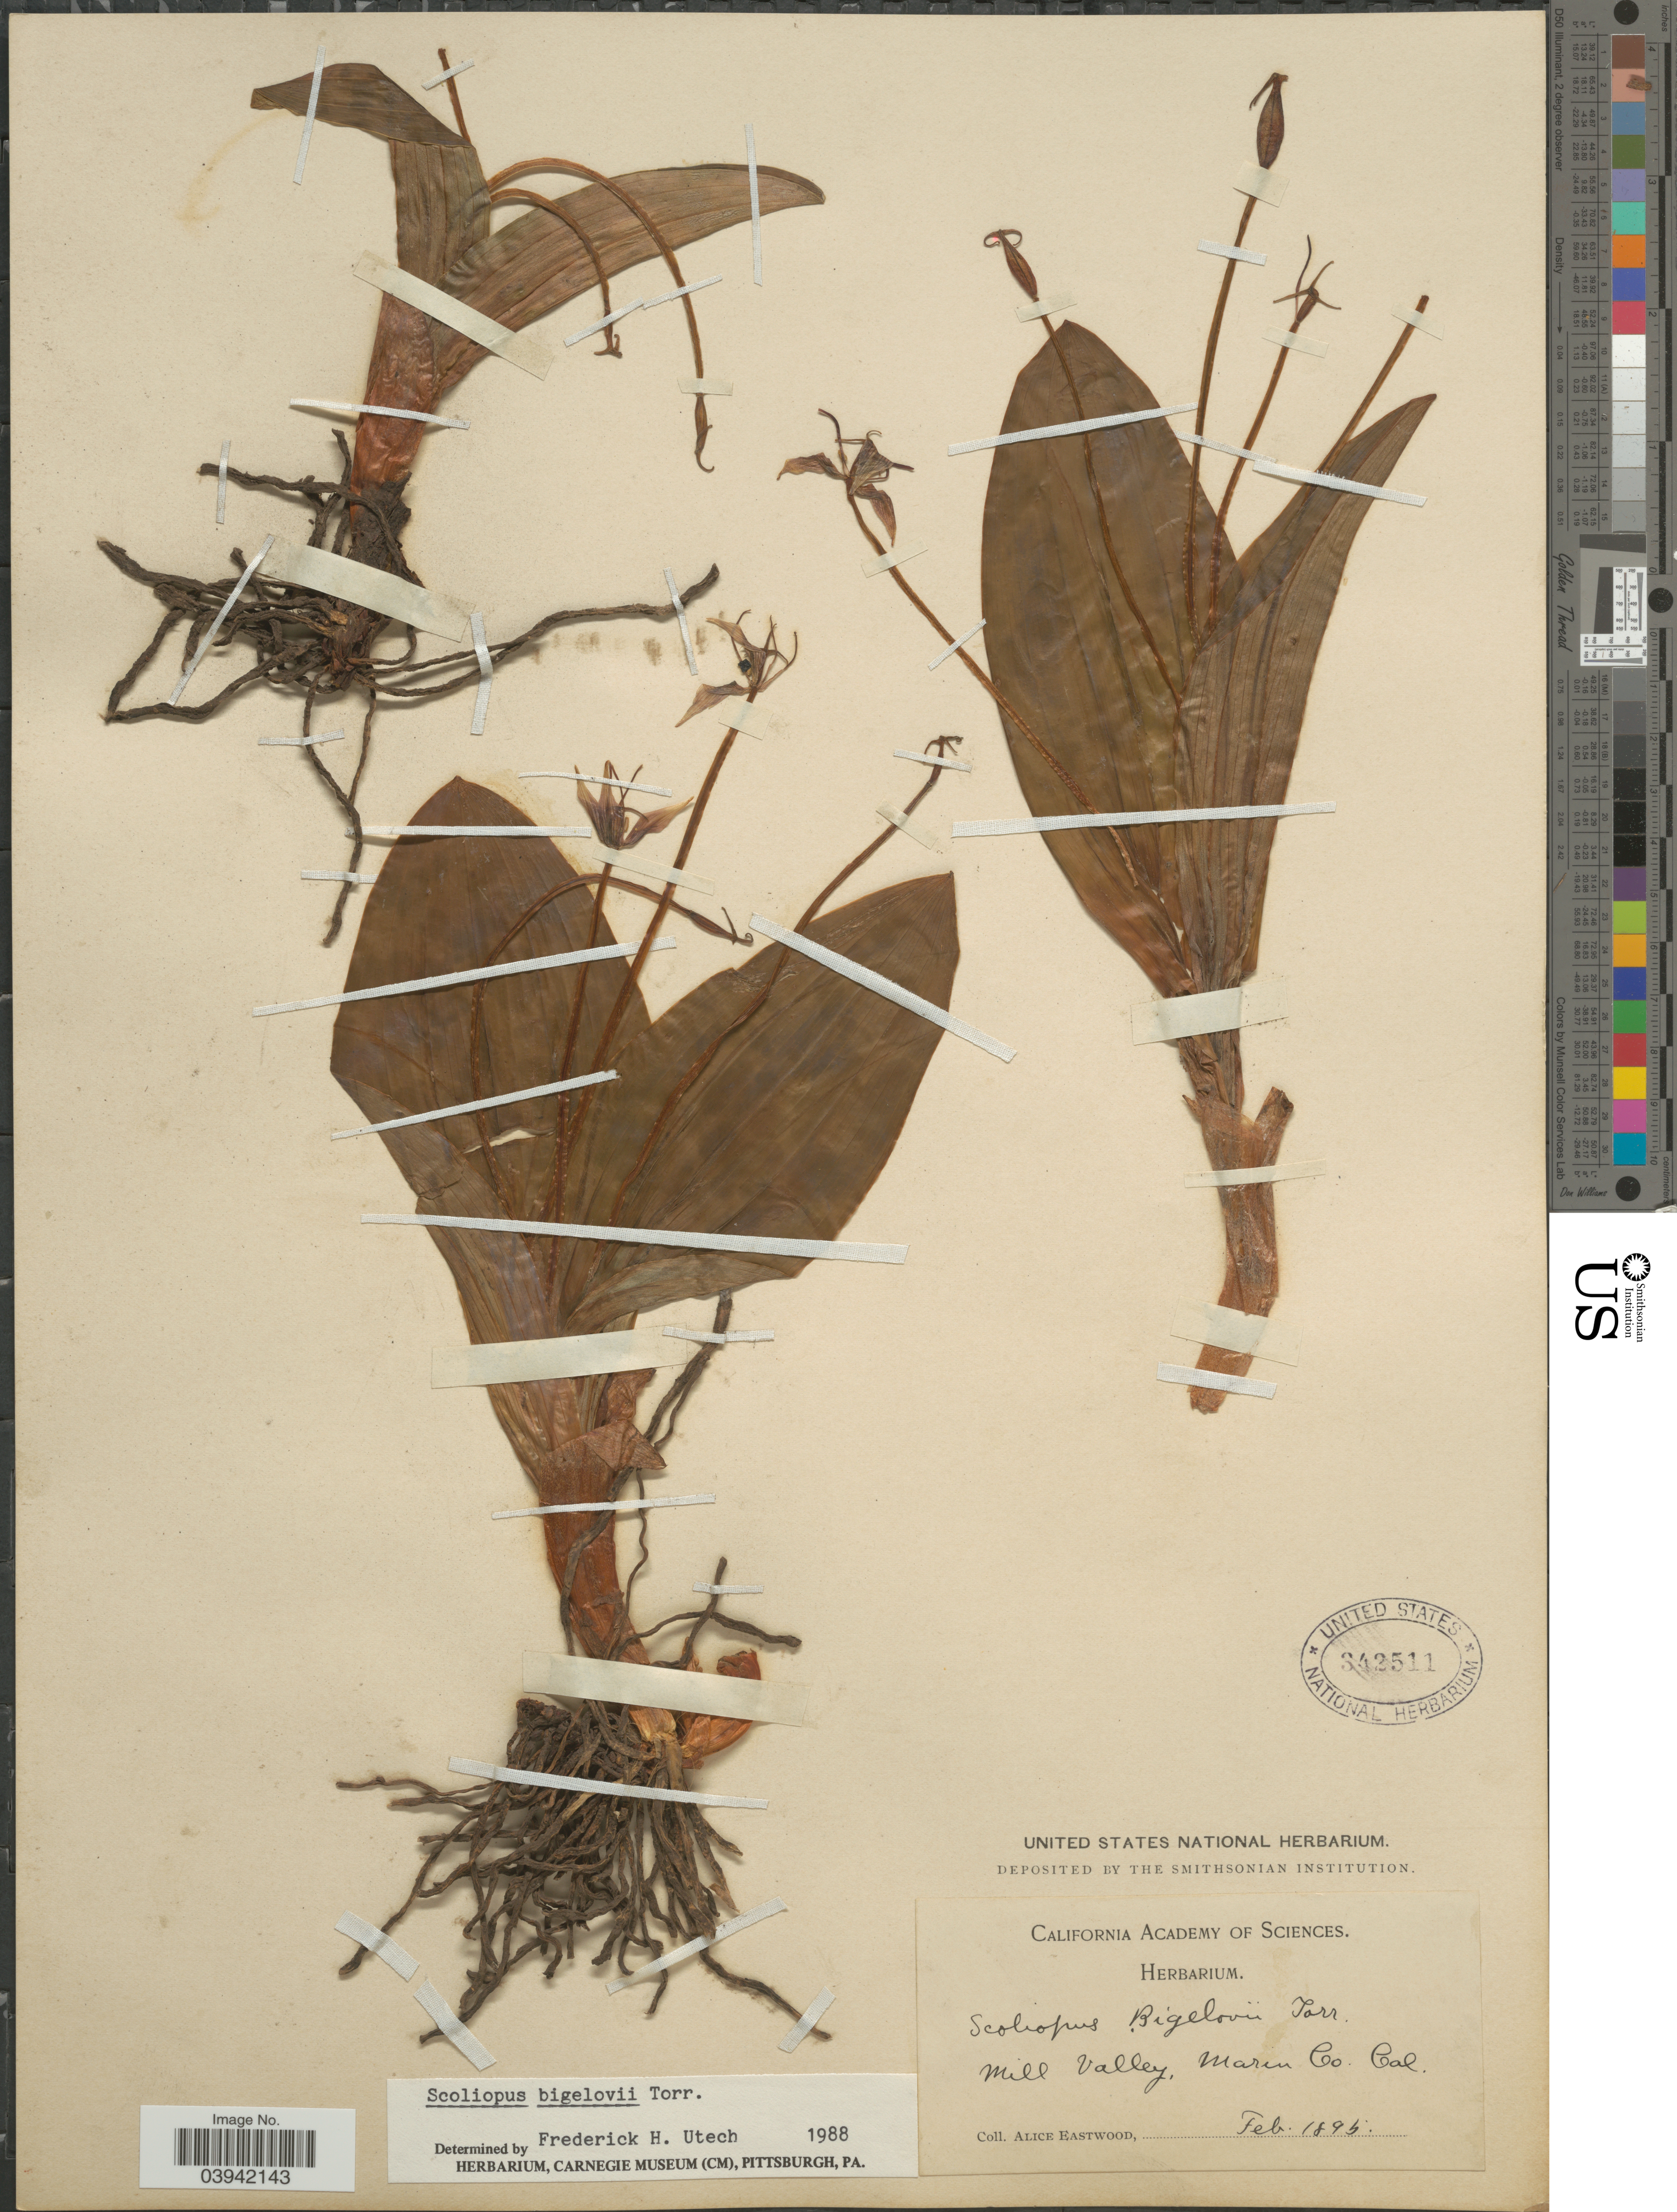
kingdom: Plantae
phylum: Tracheophyta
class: Liliopsida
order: Liliales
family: Liliaceae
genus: Scoliopus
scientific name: Scoliopus bigelovii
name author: Torr.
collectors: A. Eastwood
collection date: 1895-02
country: United States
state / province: California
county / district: Marin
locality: Mill Valley, Marin Co.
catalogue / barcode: US 342511